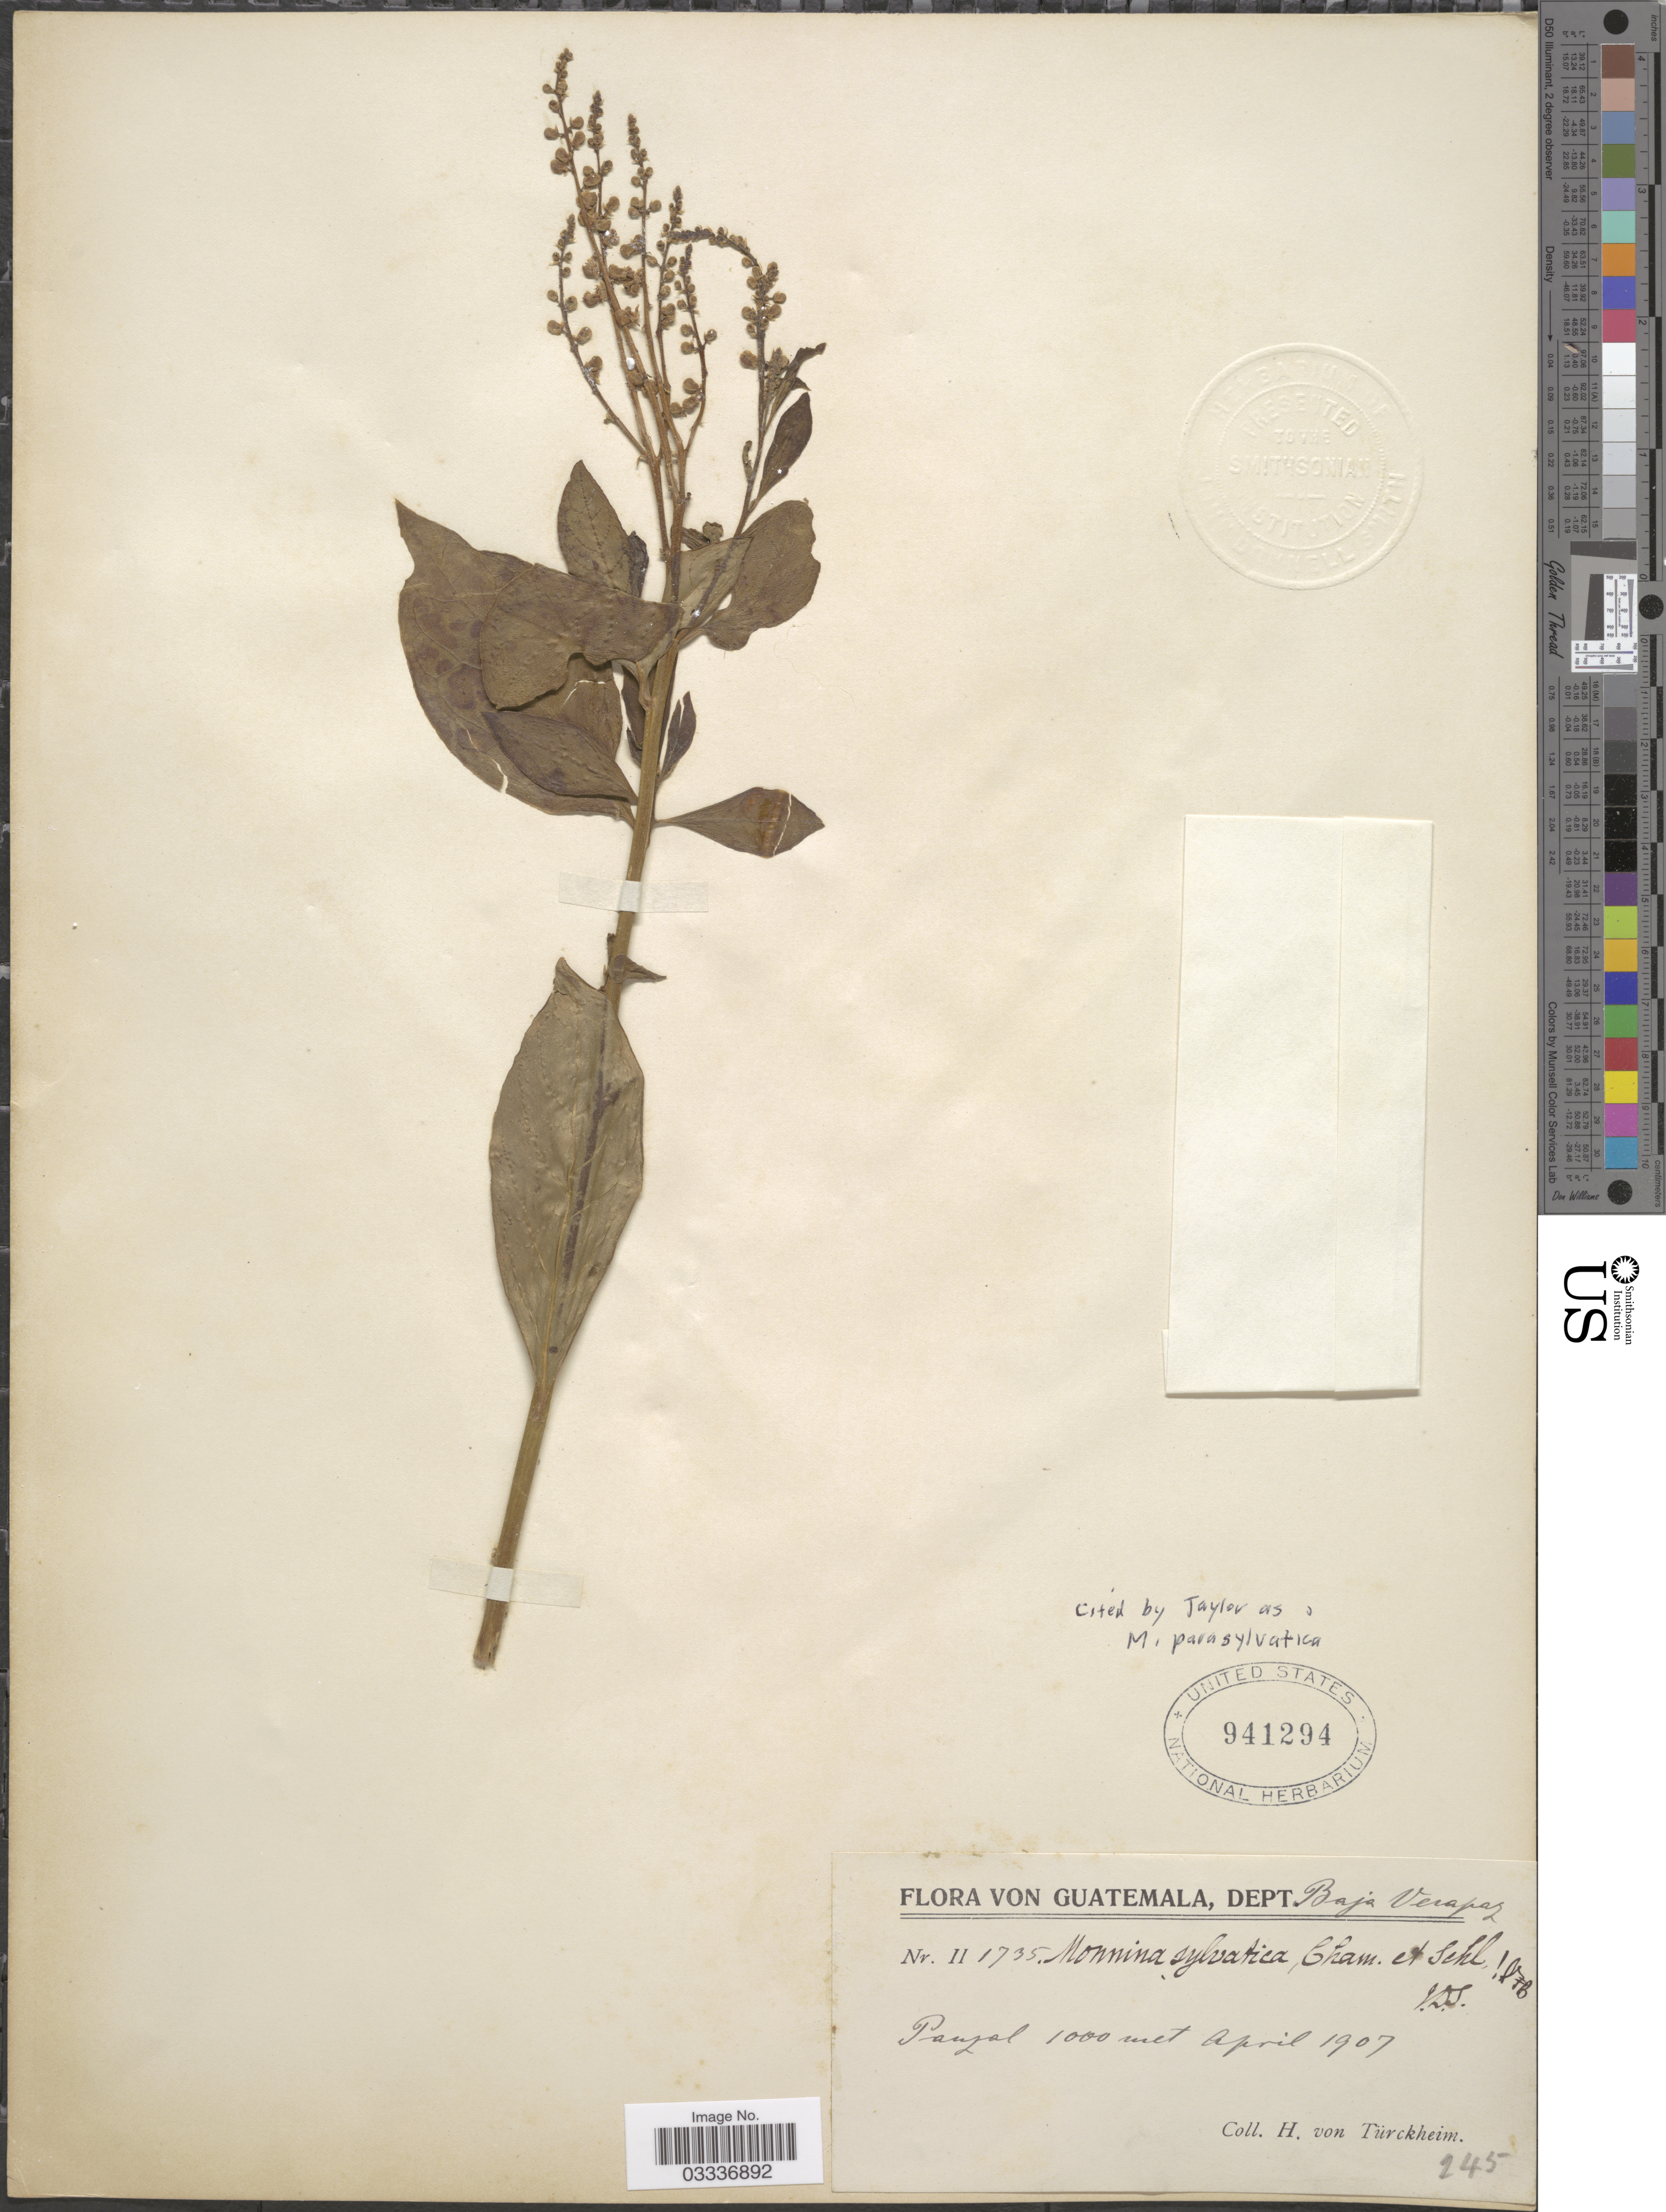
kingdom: Plantae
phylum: Tracheophyta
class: Magnoliopsida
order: Fabales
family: Polygalaceae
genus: Monnina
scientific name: Monnina parasylvatica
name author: C.M. Taylor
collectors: H. von Türckheim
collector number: II1735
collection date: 1907-04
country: Guatemala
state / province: Baja Verapaz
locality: Dept. Baja Verapaz. Panzal.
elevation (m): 1000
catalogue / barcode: US 941294